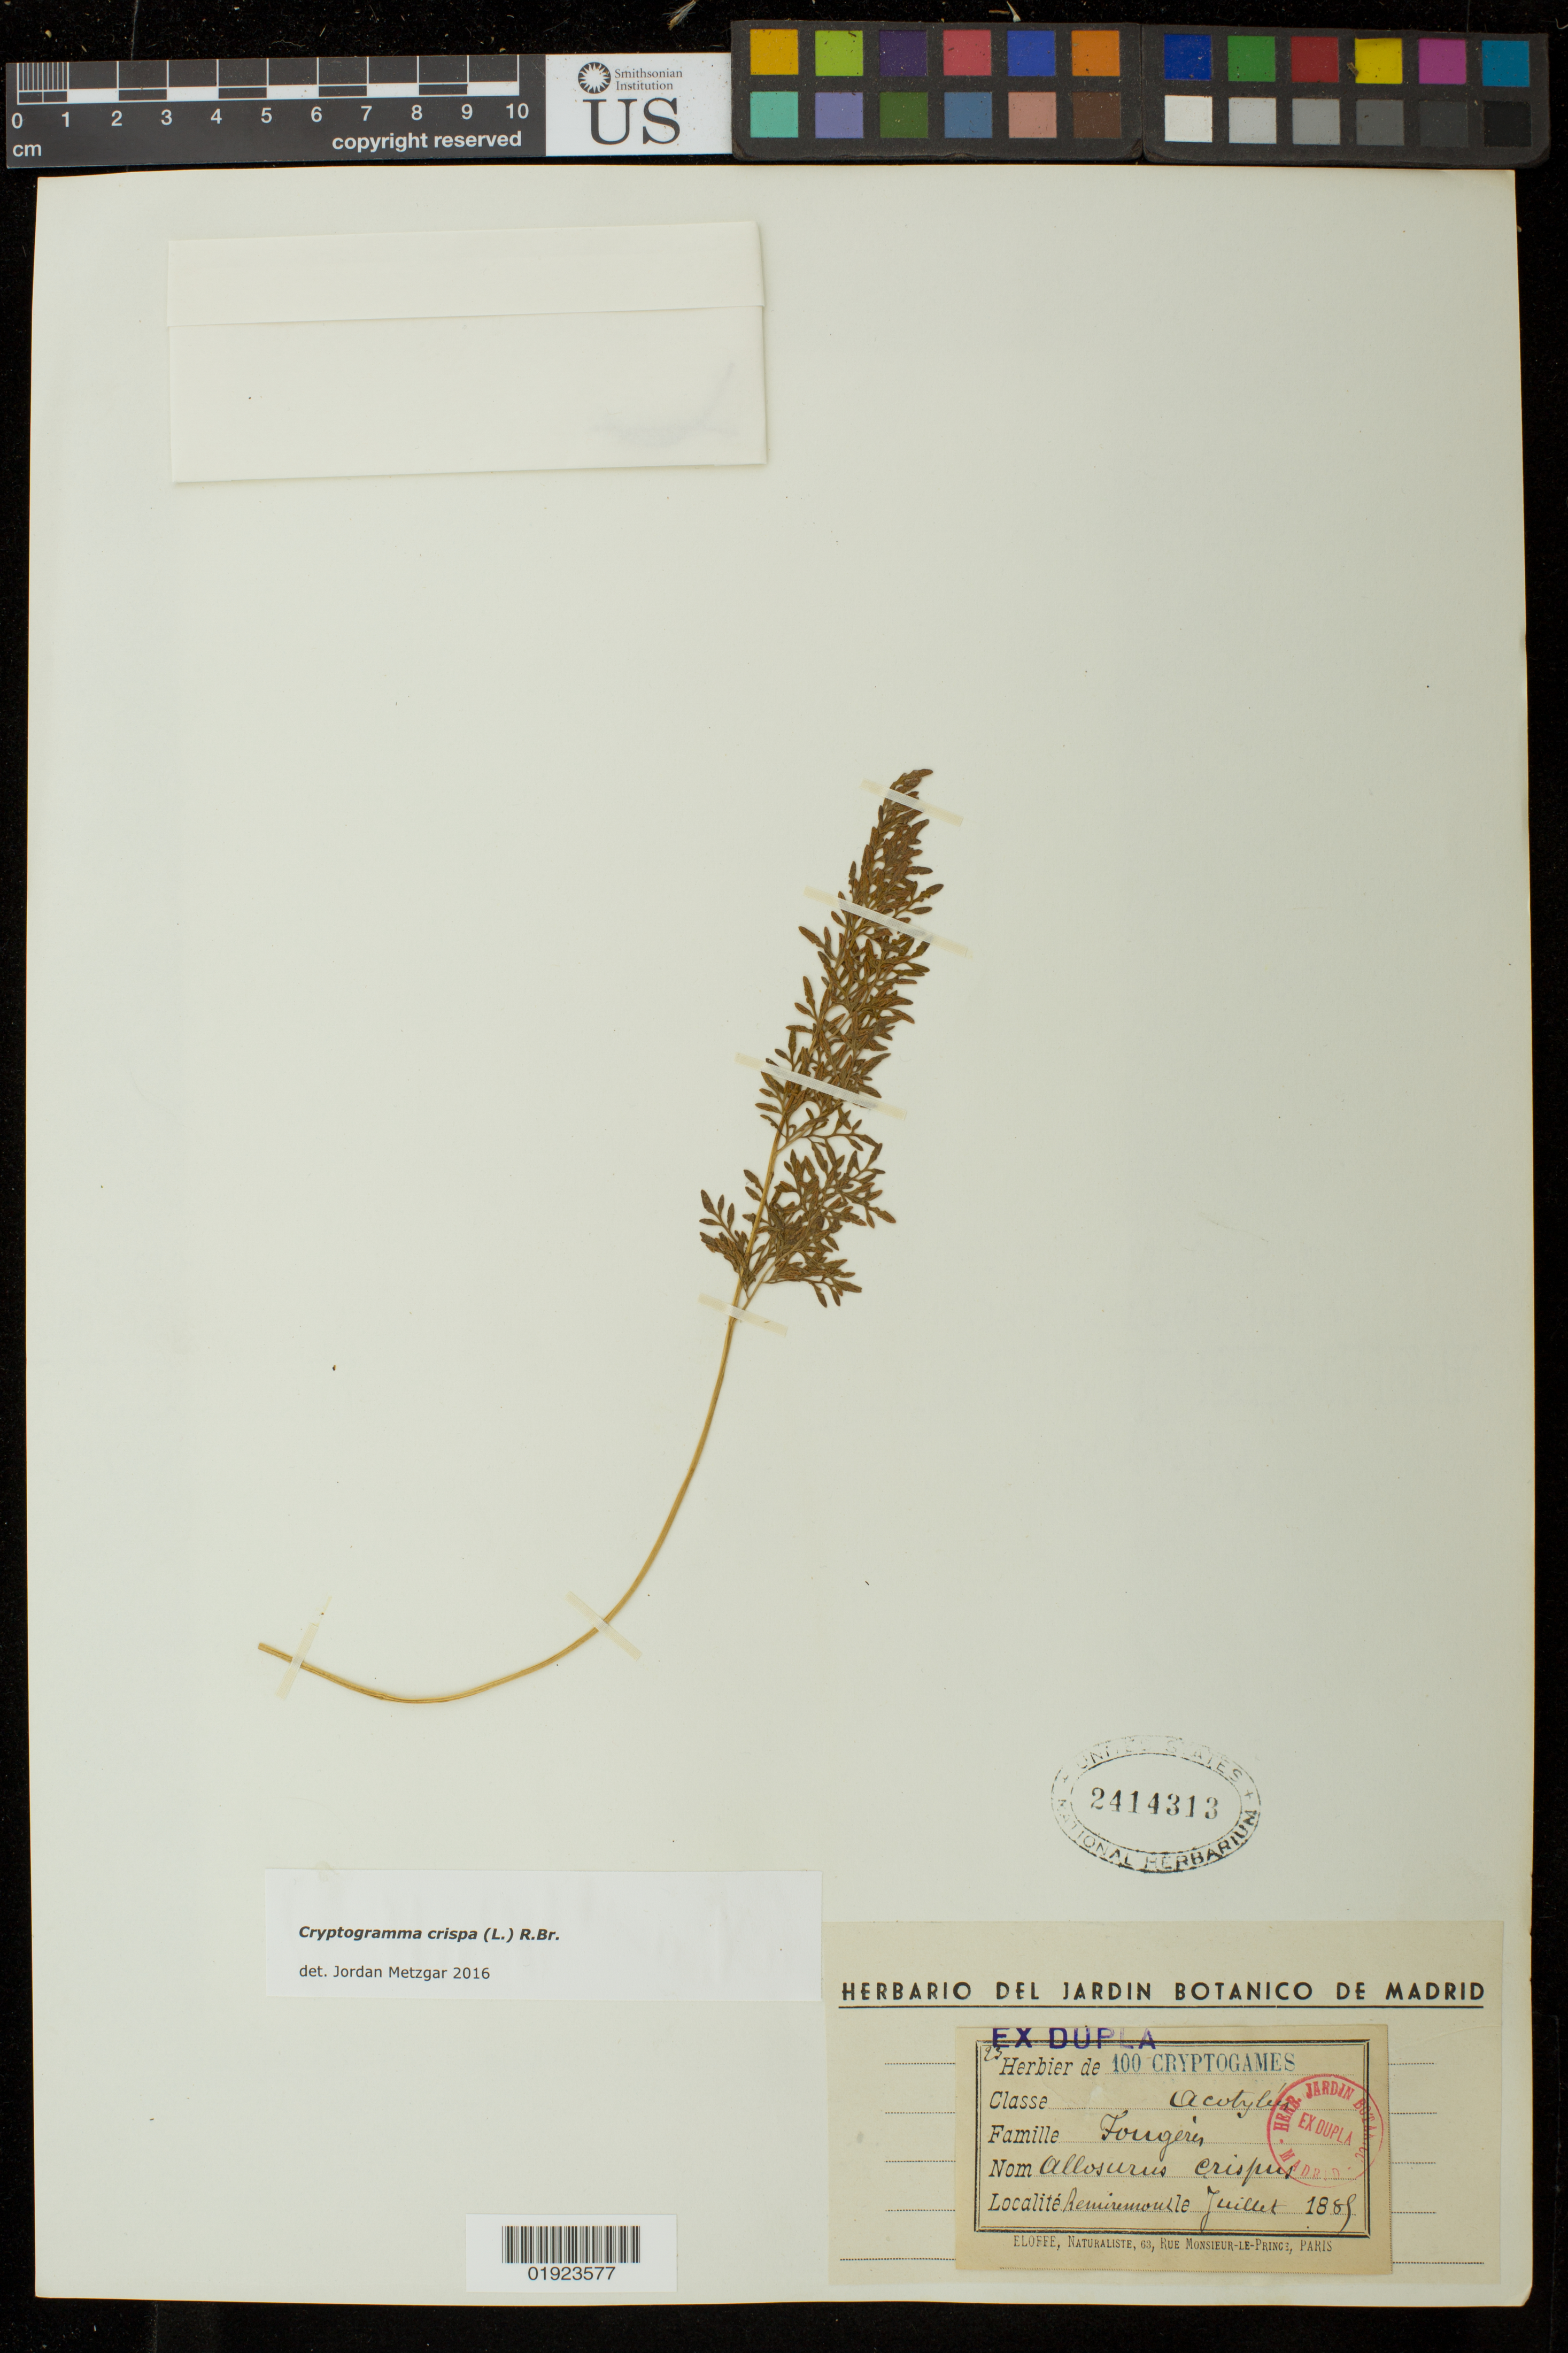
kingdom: Plantae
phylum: Tracheophyta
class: Polypodiopsida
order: Polypodiales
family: Pteridaceae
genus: Cryptogramma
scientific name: Cryptogramma crispa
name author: Fernald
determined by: Metzgar, Jordan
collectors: Eloffe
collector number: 23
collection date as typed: Juillet 1889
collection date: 1889-07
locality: Remiremoulle [interpreted]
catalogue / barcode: US 2414313